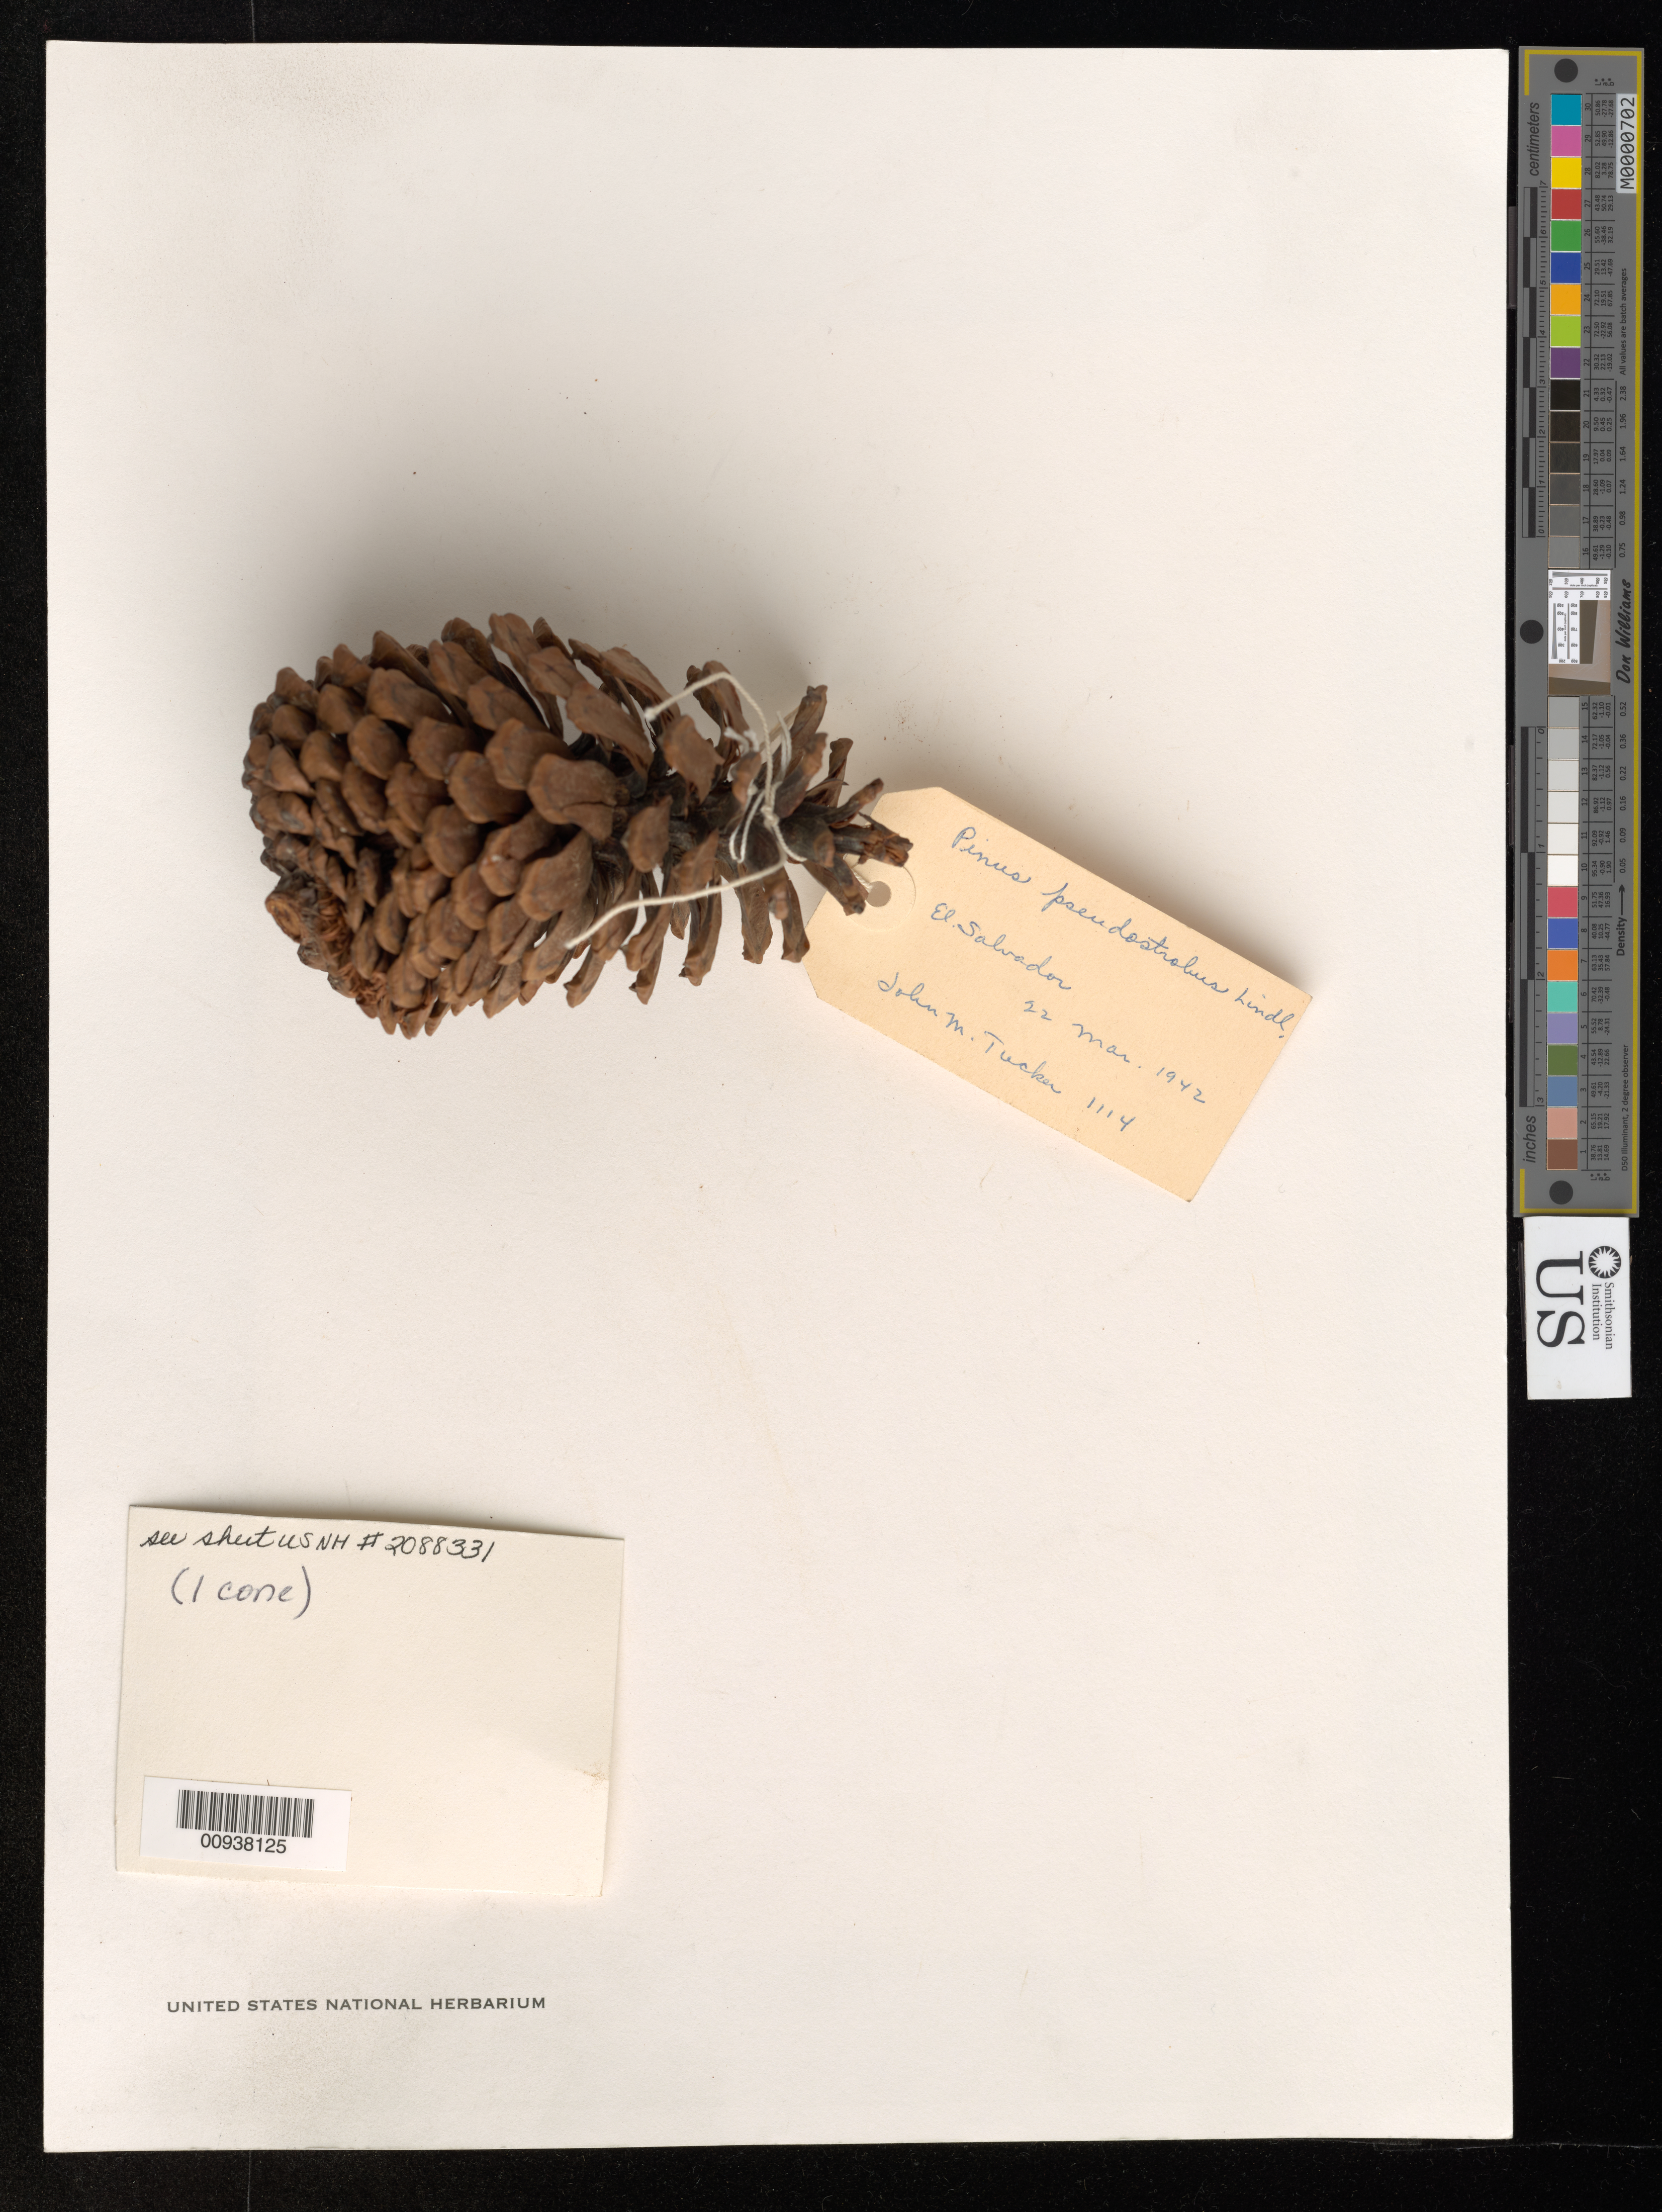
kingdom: Plantae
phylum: Tracheophyta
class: Pinopsida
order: Pinales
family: Pinaceae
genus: Pinus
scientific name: Pinus pseudostrobus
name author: Lindl.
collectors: J. M. Tucker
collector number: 1114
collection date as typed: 22 Mar 1942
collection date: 1942-03-22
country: El Salvador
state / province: Chalatenango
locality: Along trail from San Ignacio to Las Pilas, west slope Los Esismiles.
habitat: Along trail, west slope.